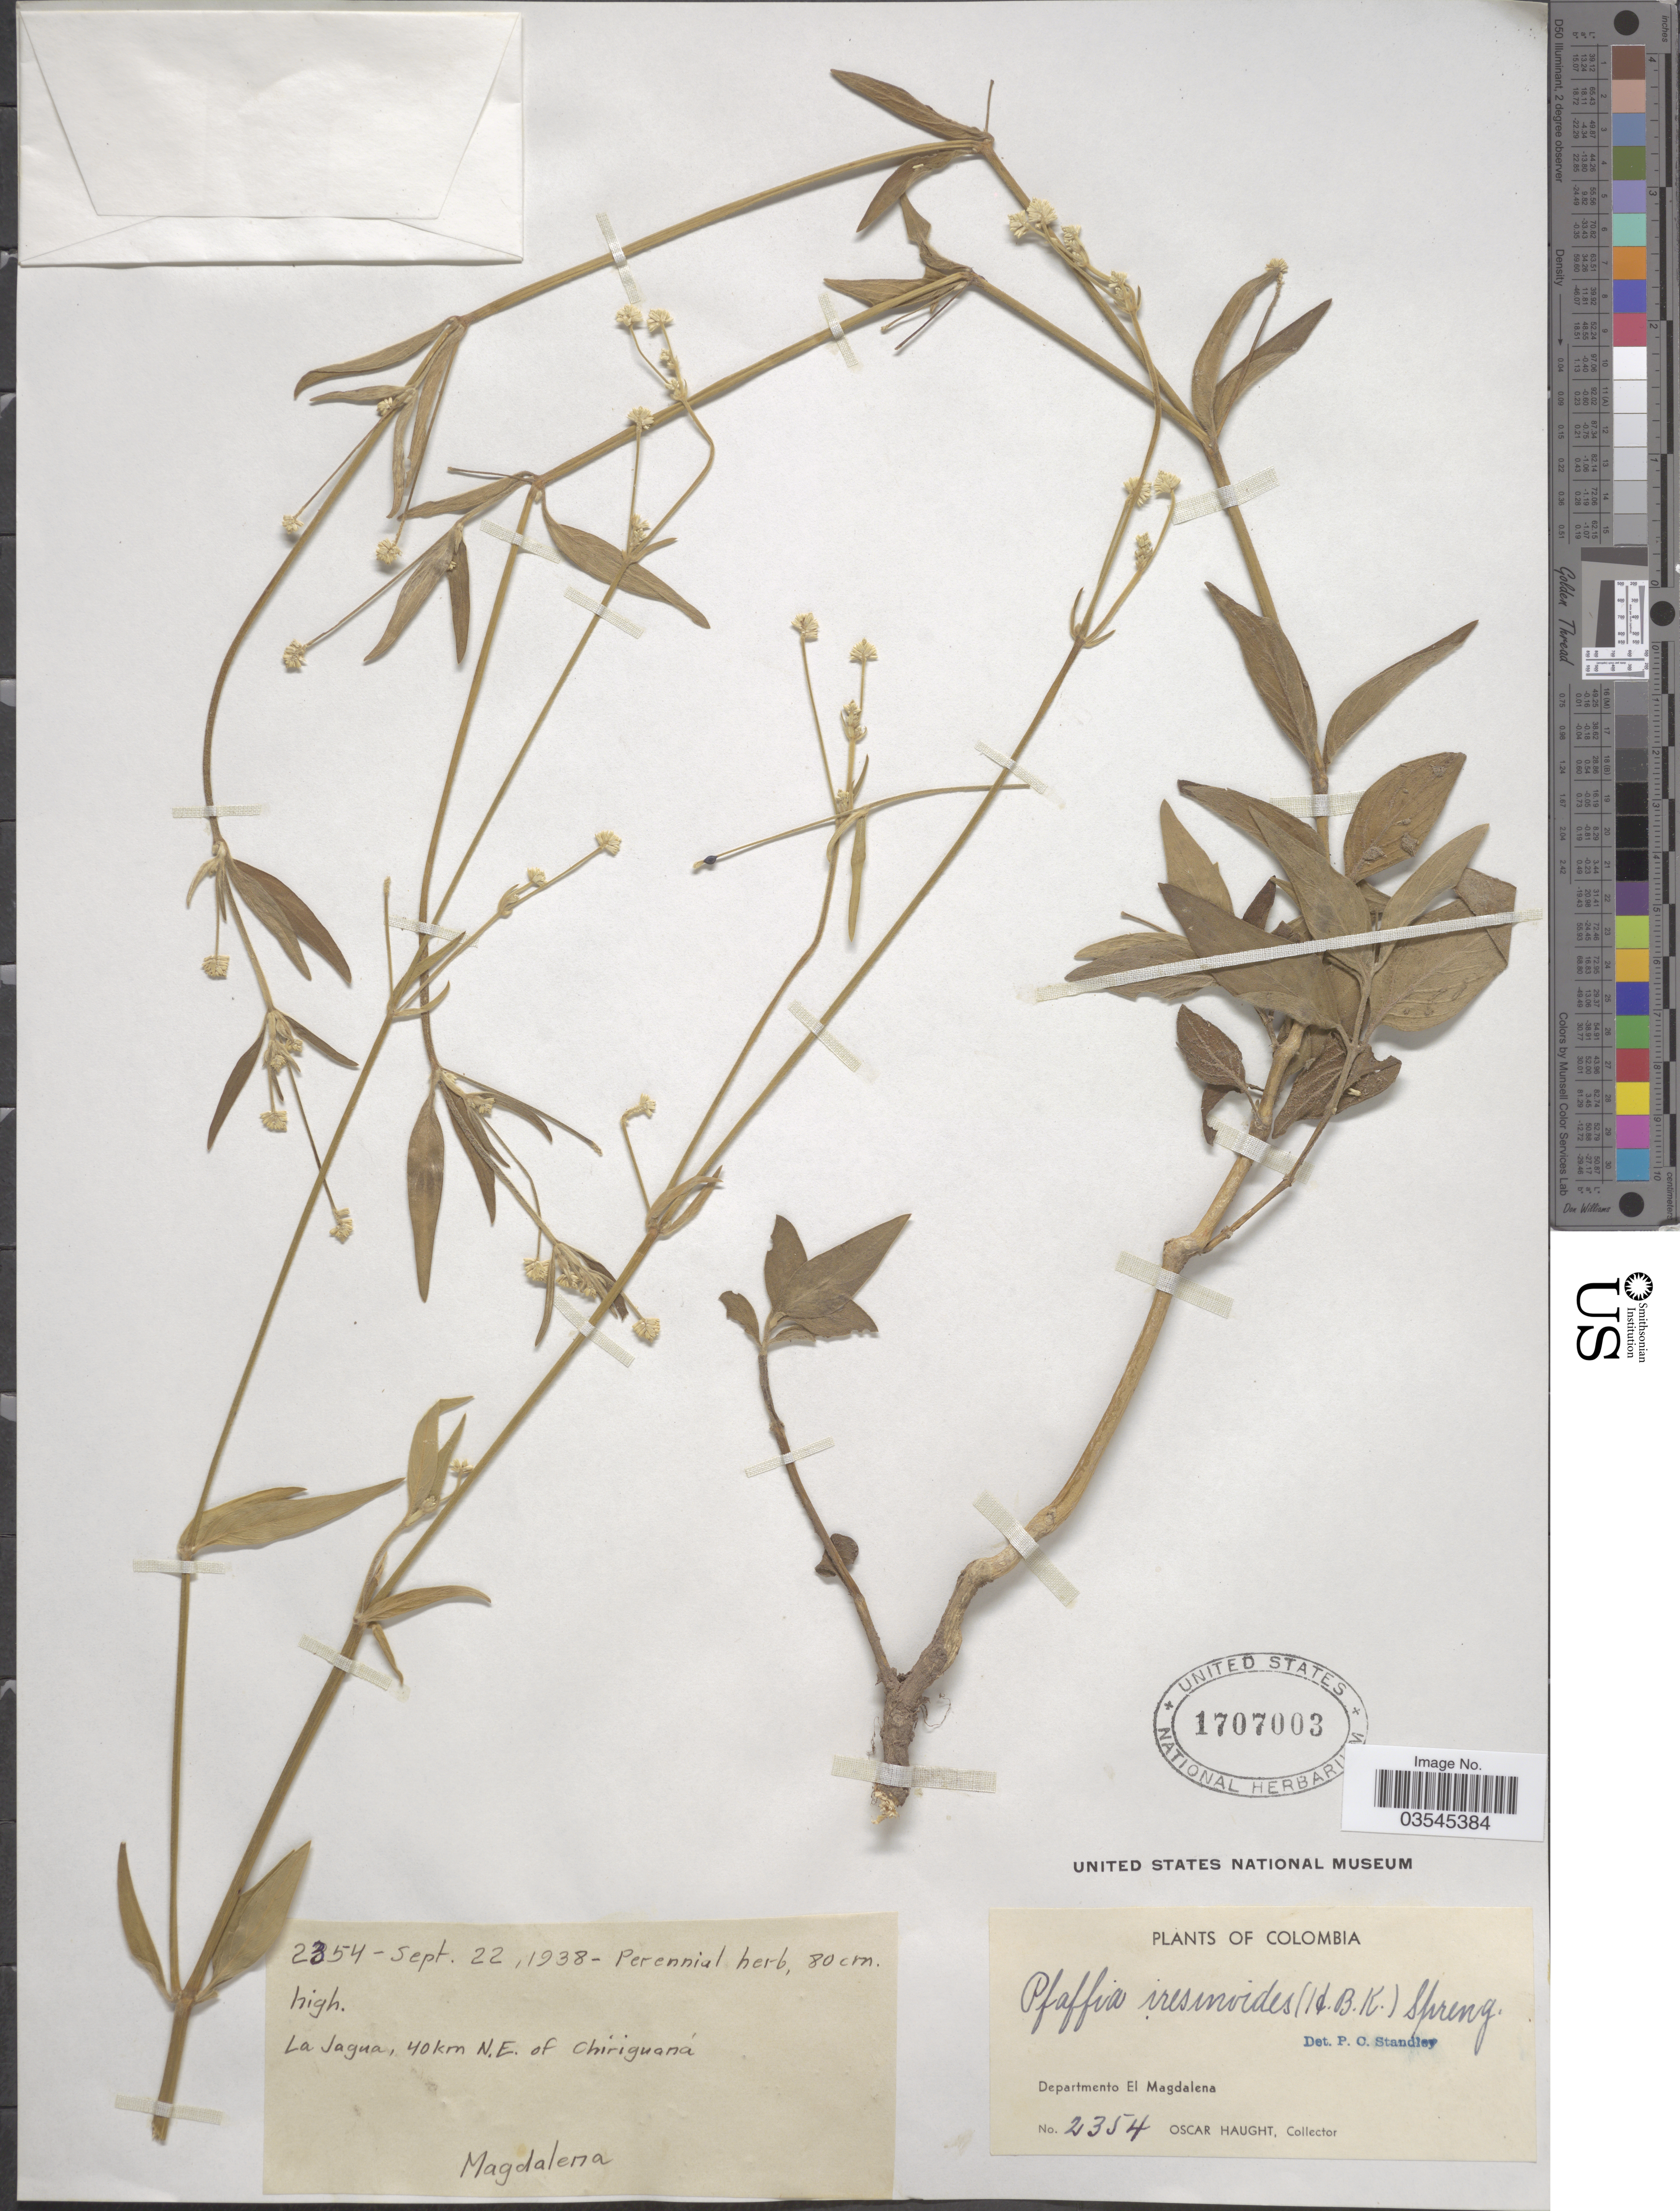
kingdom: Plantae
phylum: Tracheophyta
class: Magnoliopsida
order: Caryophyllales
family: Amaranthaceae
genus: Pfaffia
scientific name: Pfaffia iresinoides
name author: (Kunth) Spreng.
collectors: O. L. Haught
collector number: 2354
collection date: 1938-09-22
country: Colombia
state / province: Magdalena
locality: Departamento El Magdalena. La Jagua, 40 km N.E. of Chiriguaná.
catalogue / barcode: US 1707003